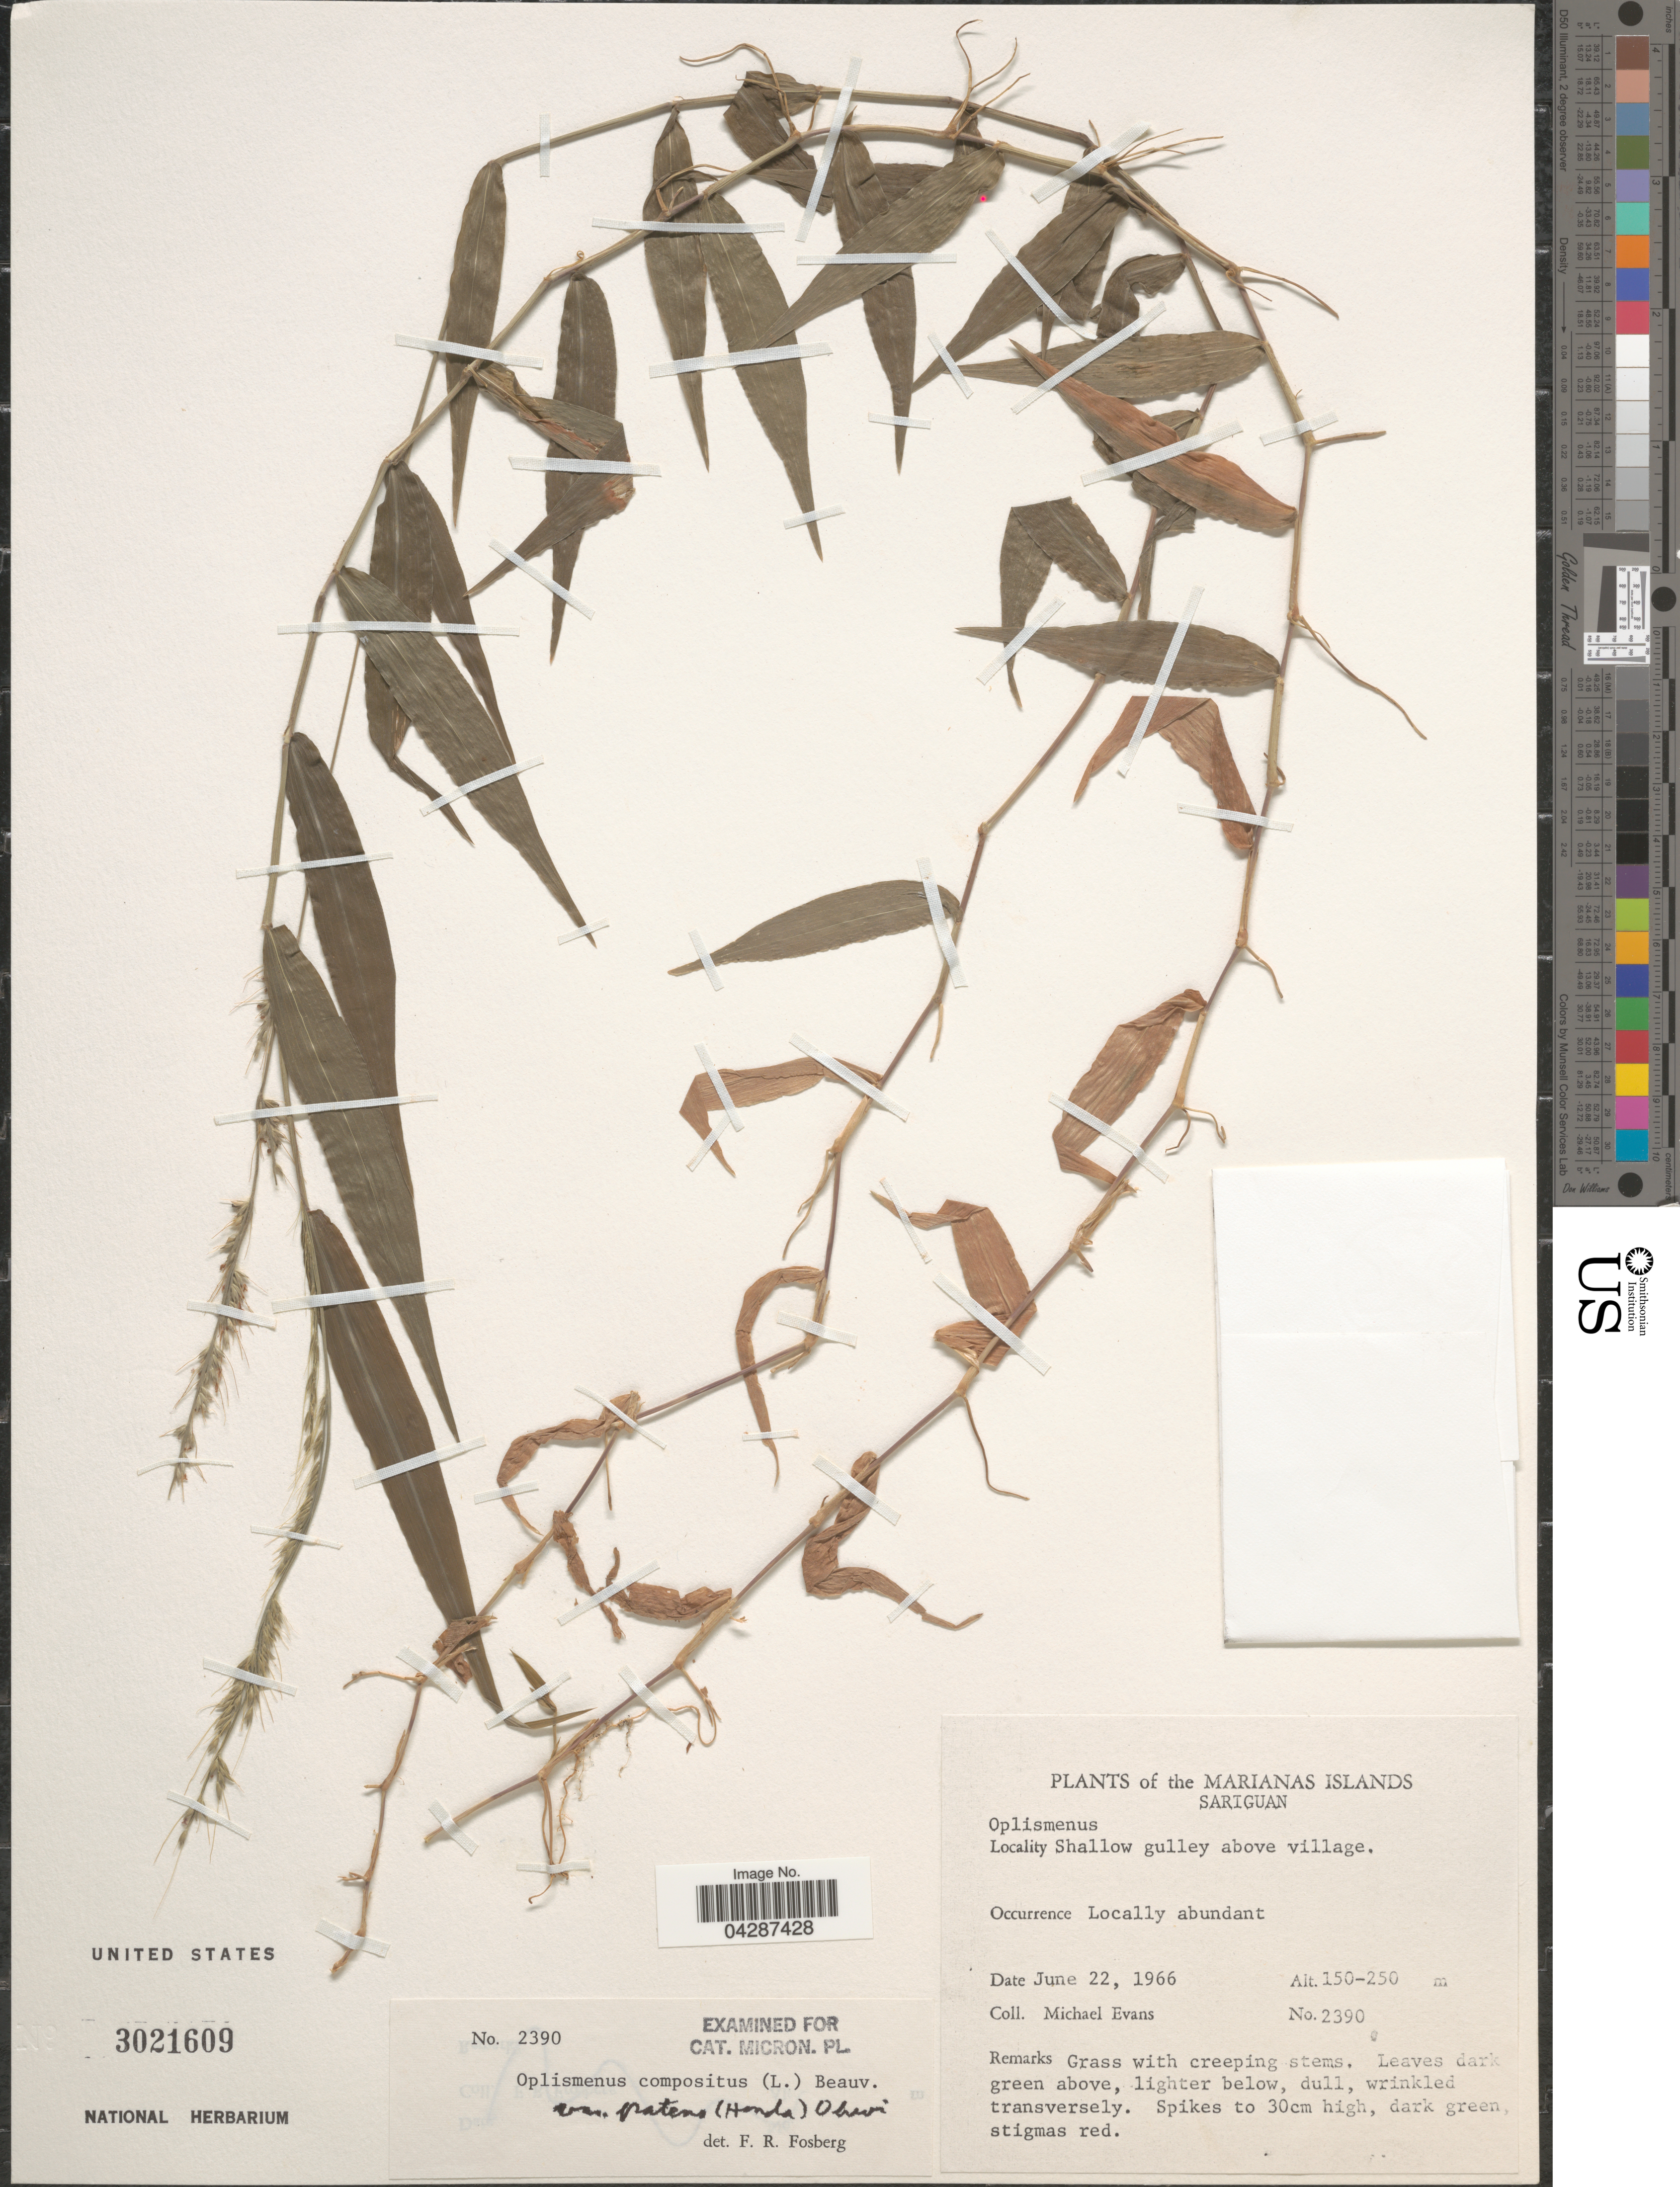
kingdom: Plantae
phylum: Tracheophyta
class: Liliopsida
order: Poales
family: Poaceae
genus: Oplismenus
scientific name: Oplismenus compositus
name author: (L.) P. Beauv.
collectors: M. Evans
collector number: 2390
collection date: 1966-06-22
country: Northern Mariana Islands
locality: The Marianas Islands. Sariguan. Shallow gulley above village.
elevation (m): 150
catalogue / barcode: US 3021609